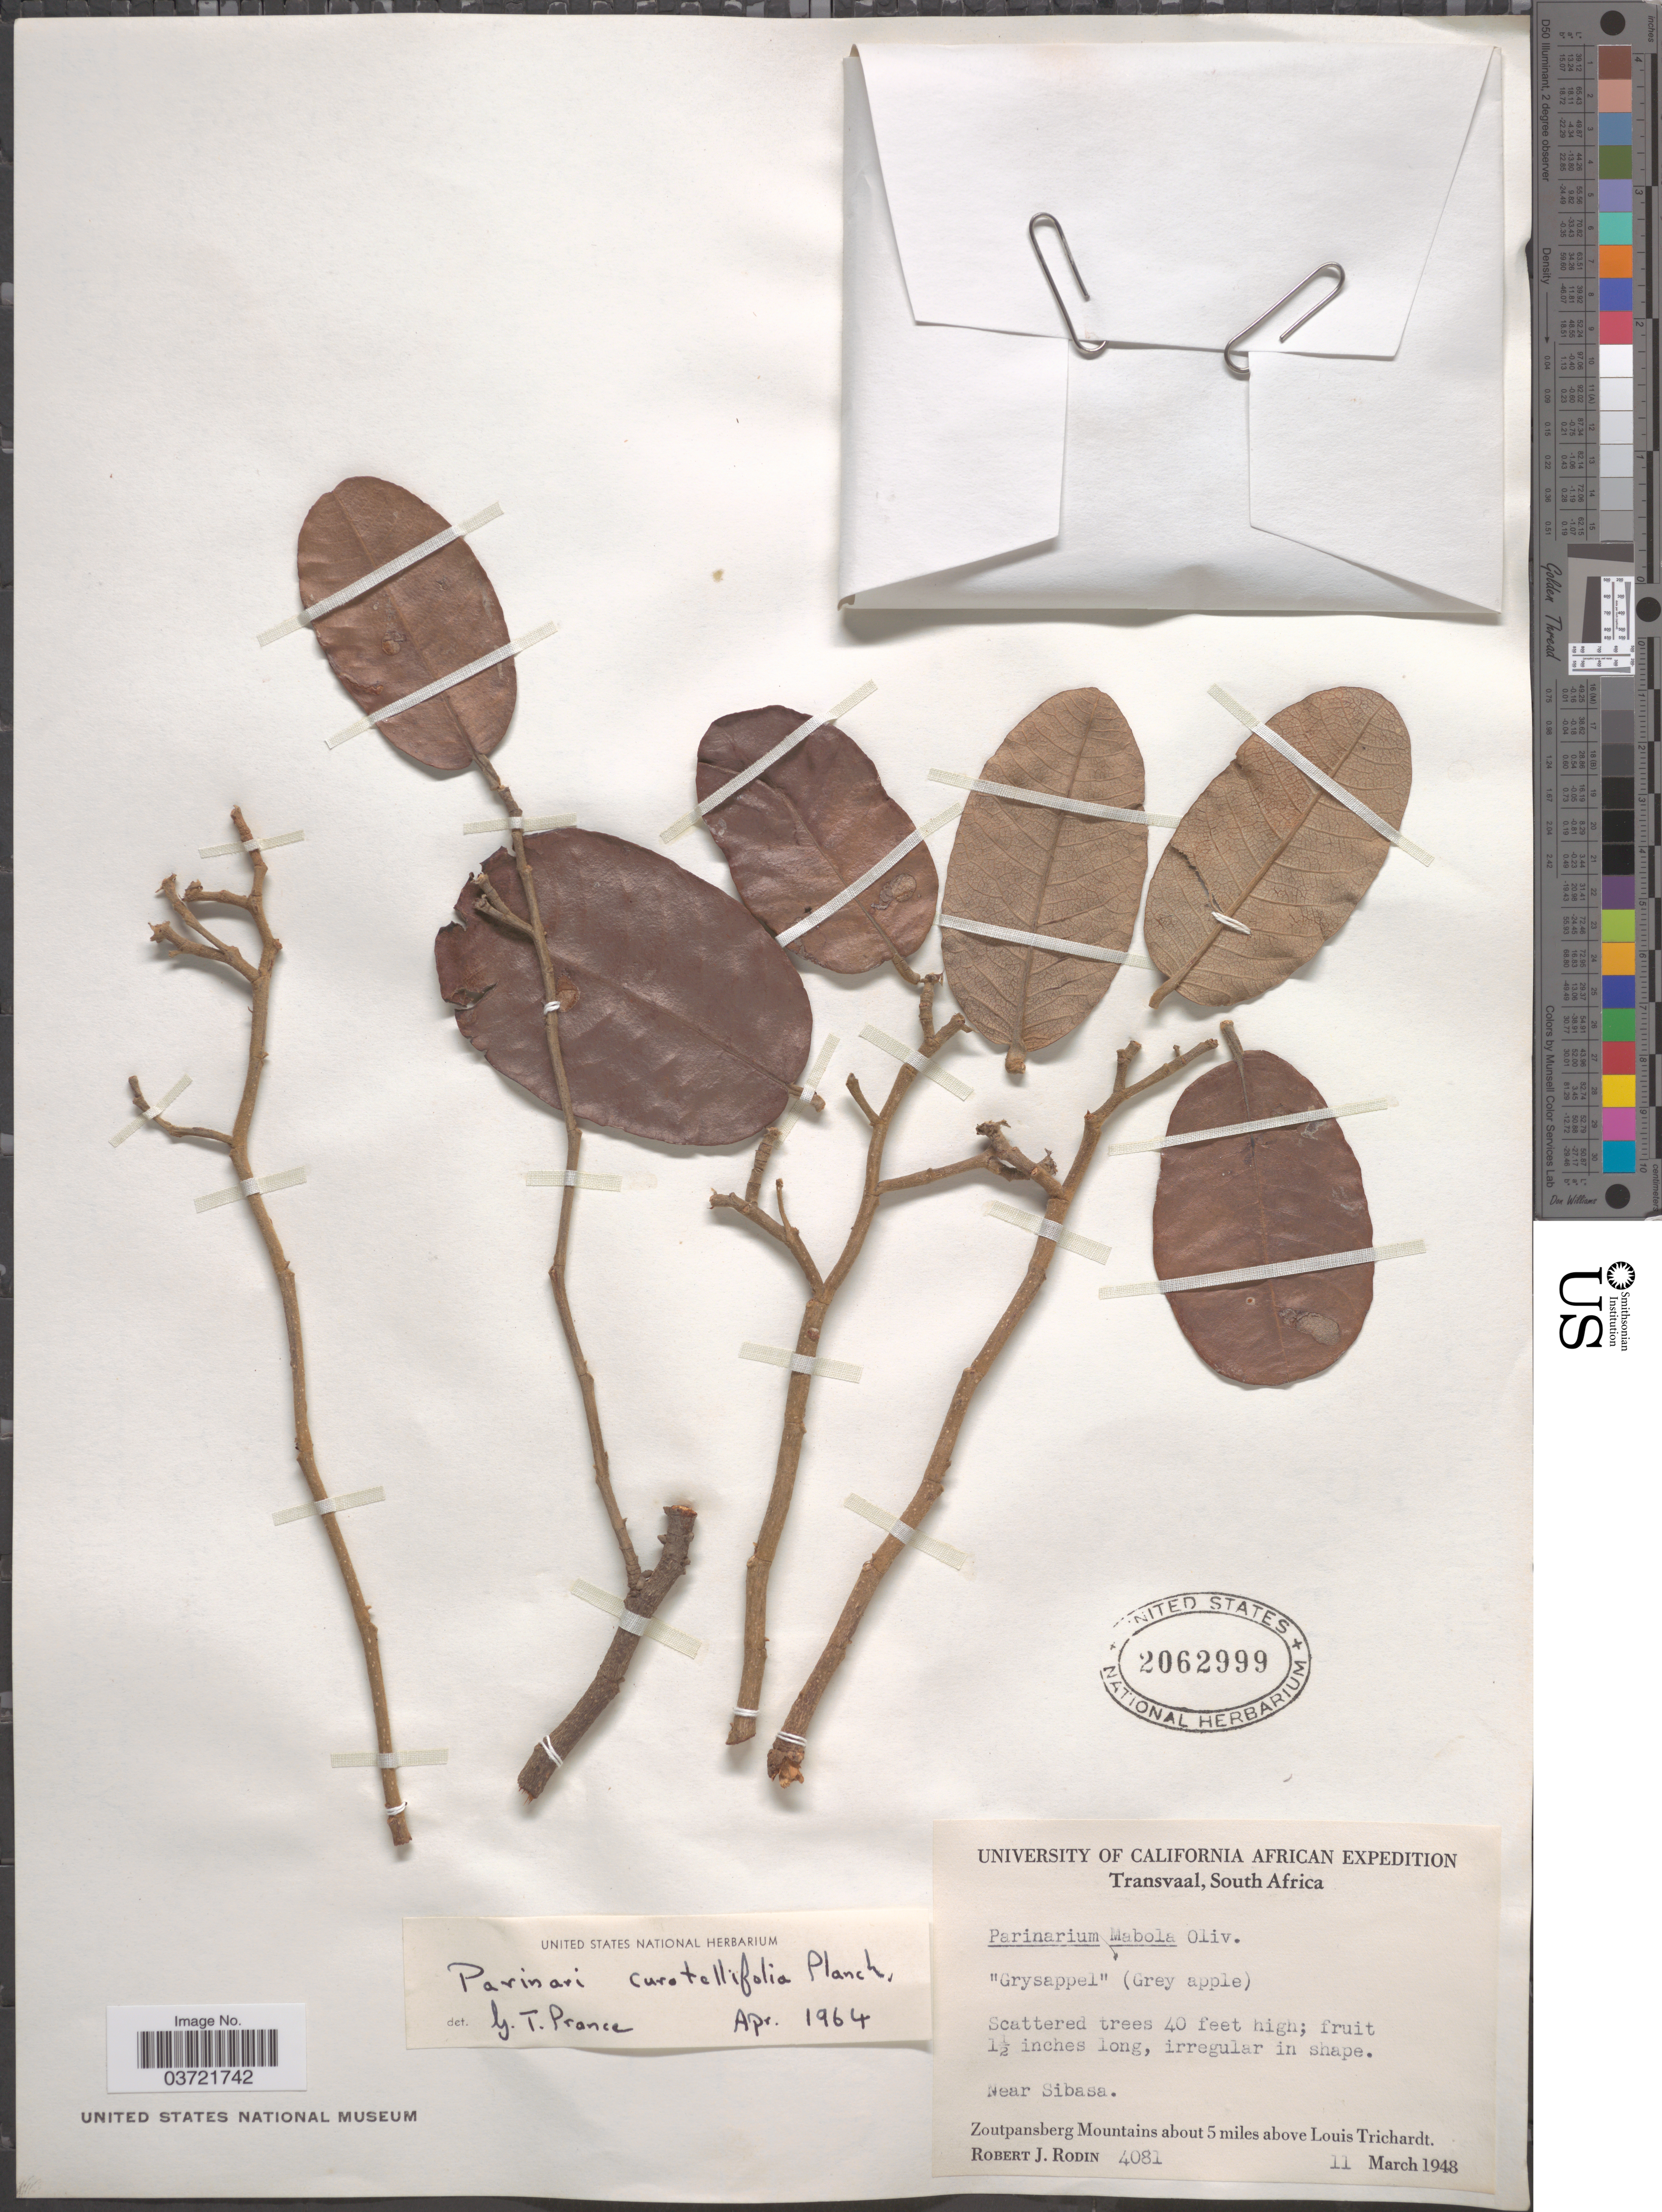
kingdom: Plantae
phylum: Tracheophyta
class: Magnoliopsida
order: Malpighiales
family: Chrysobalanaceae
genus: Parinari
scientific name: Parinari curatellifolia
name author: Planch. ex Benth.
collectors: R. J. Rodin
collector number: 4081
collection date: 1948-03-11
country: South Africa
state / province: Limpopo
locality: Transvaal. Near Sibasa. Zoutpansberg Mountains about 5 miles above Louis Trichardt.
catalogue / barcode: US 2062999